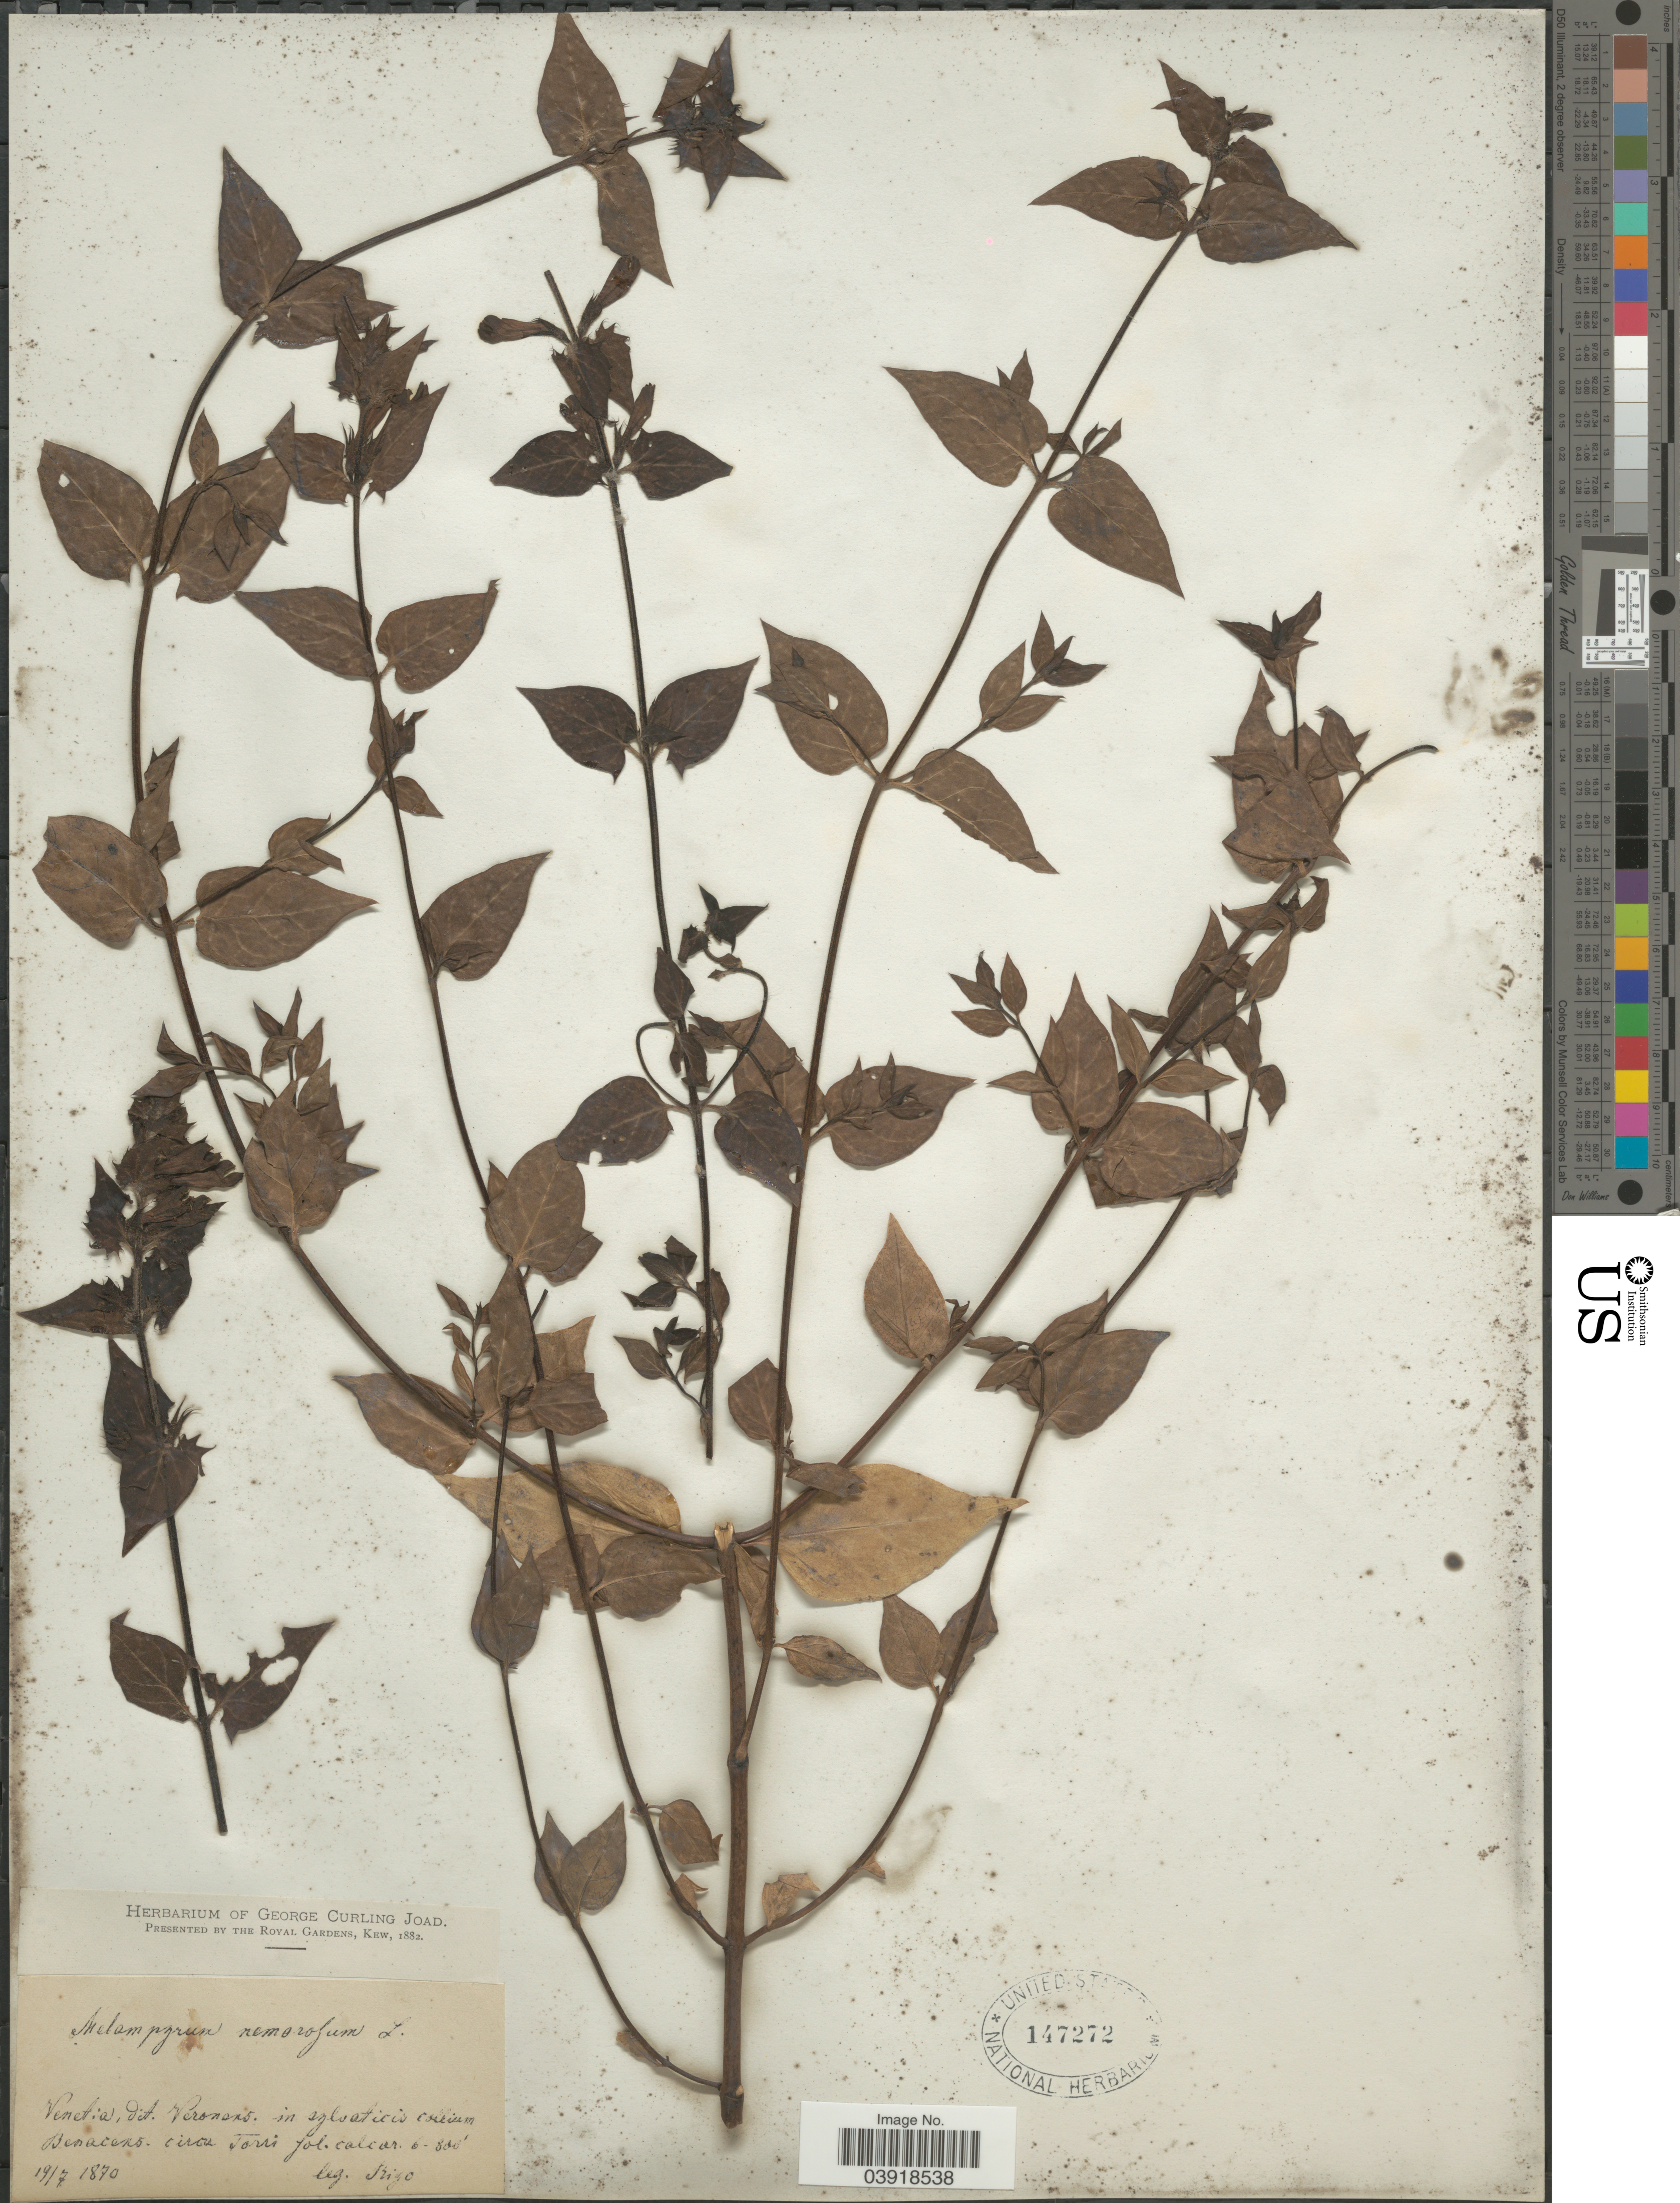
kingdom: Plantae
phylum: Tracheophyta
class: Magnoliopsida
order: Lamiales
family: Orobanchaceae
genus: Melampyrum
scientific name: Melampyrum nemorosum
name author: Baumg.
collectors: -- Rigo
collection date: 1870-07-19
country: Italy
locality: Venetia, dit. Veronons in sylvaticis cirsium Benacons. circa Torri.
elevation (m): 183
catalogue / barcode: US 147272